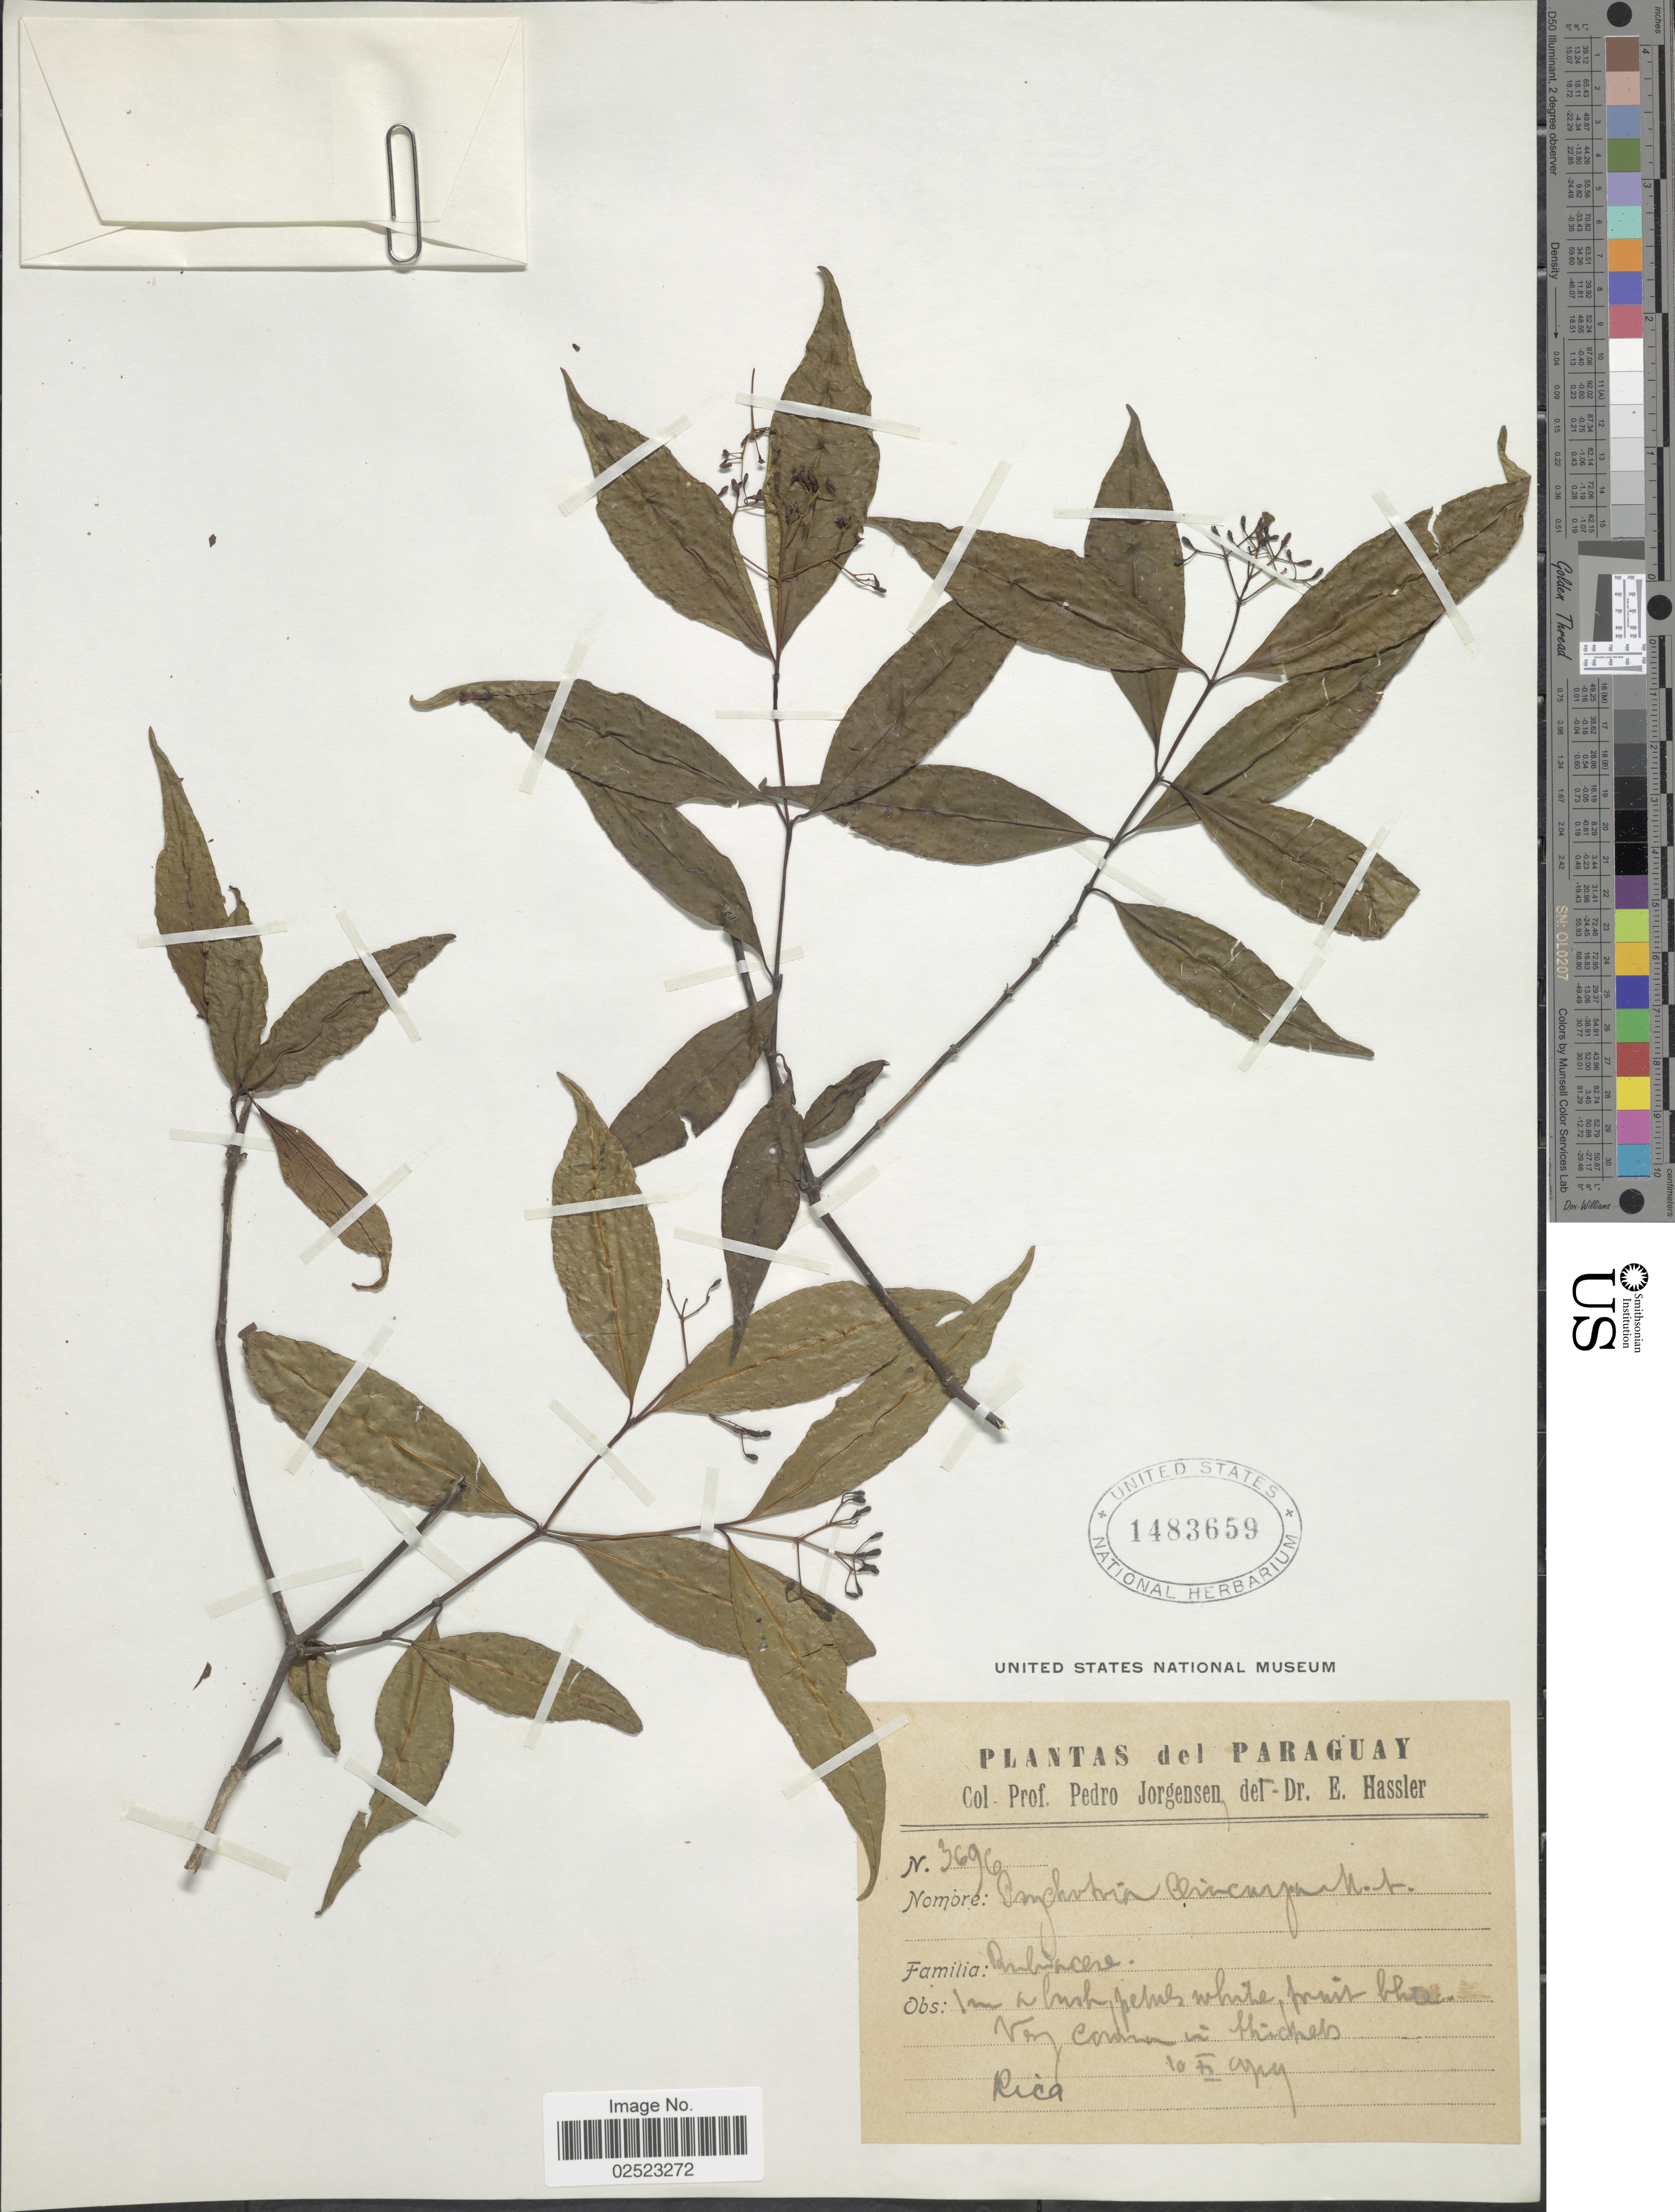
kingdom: Plantae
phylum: Tracheophyta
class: Magnoliopsida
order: Gentianales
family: Rubiaceae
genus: Psychotria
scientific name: Psychotria leiocarpa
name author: Cham. & Schltdl.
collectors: P. Jörgensen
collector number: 3696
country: Paraguay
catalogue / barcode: US 1483659